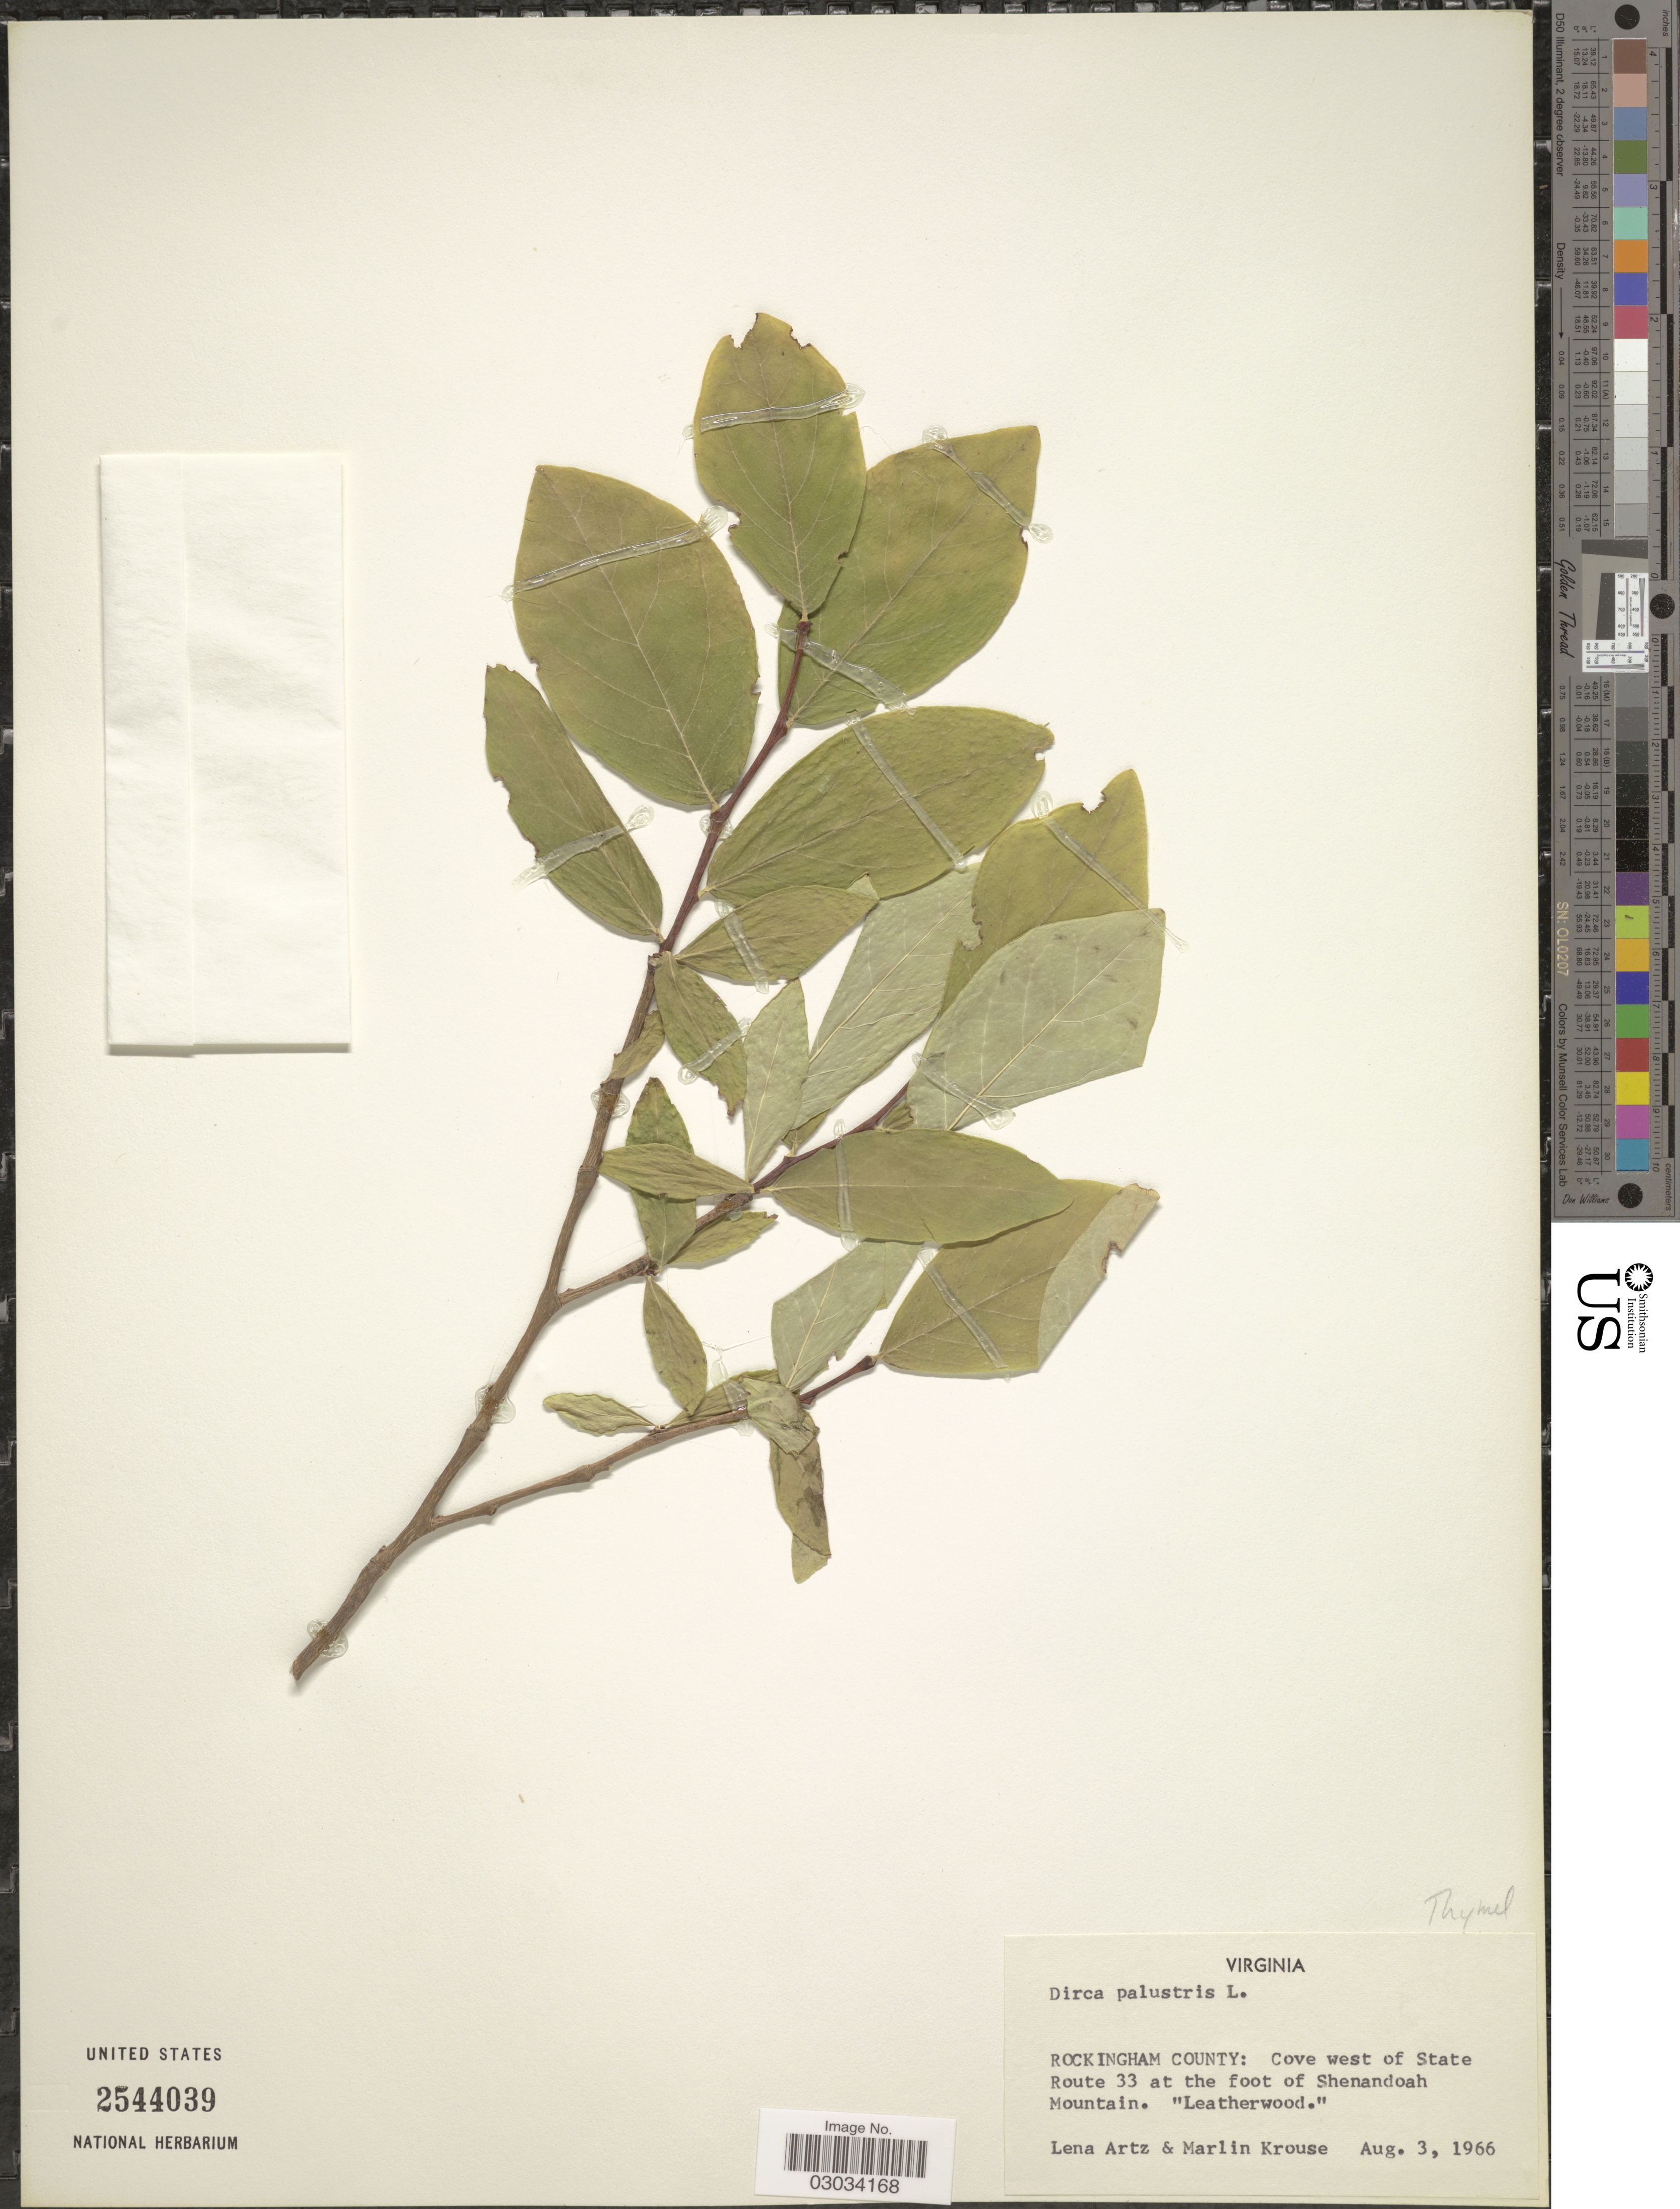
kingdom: Plantae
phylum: Tracheophyta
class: Magnoliopsida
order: Malvales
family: Thymelaeaceae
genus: Dirca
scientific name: Dirca palustris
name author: L.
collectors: L. Artz & M. Krouse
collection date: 1966-08-03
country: United States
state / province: Virginia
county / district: Rockingham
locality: Rockingham County: Cove west of State Route 33 at the foot of Shenandoah Mountain.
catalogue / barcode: US 2544039